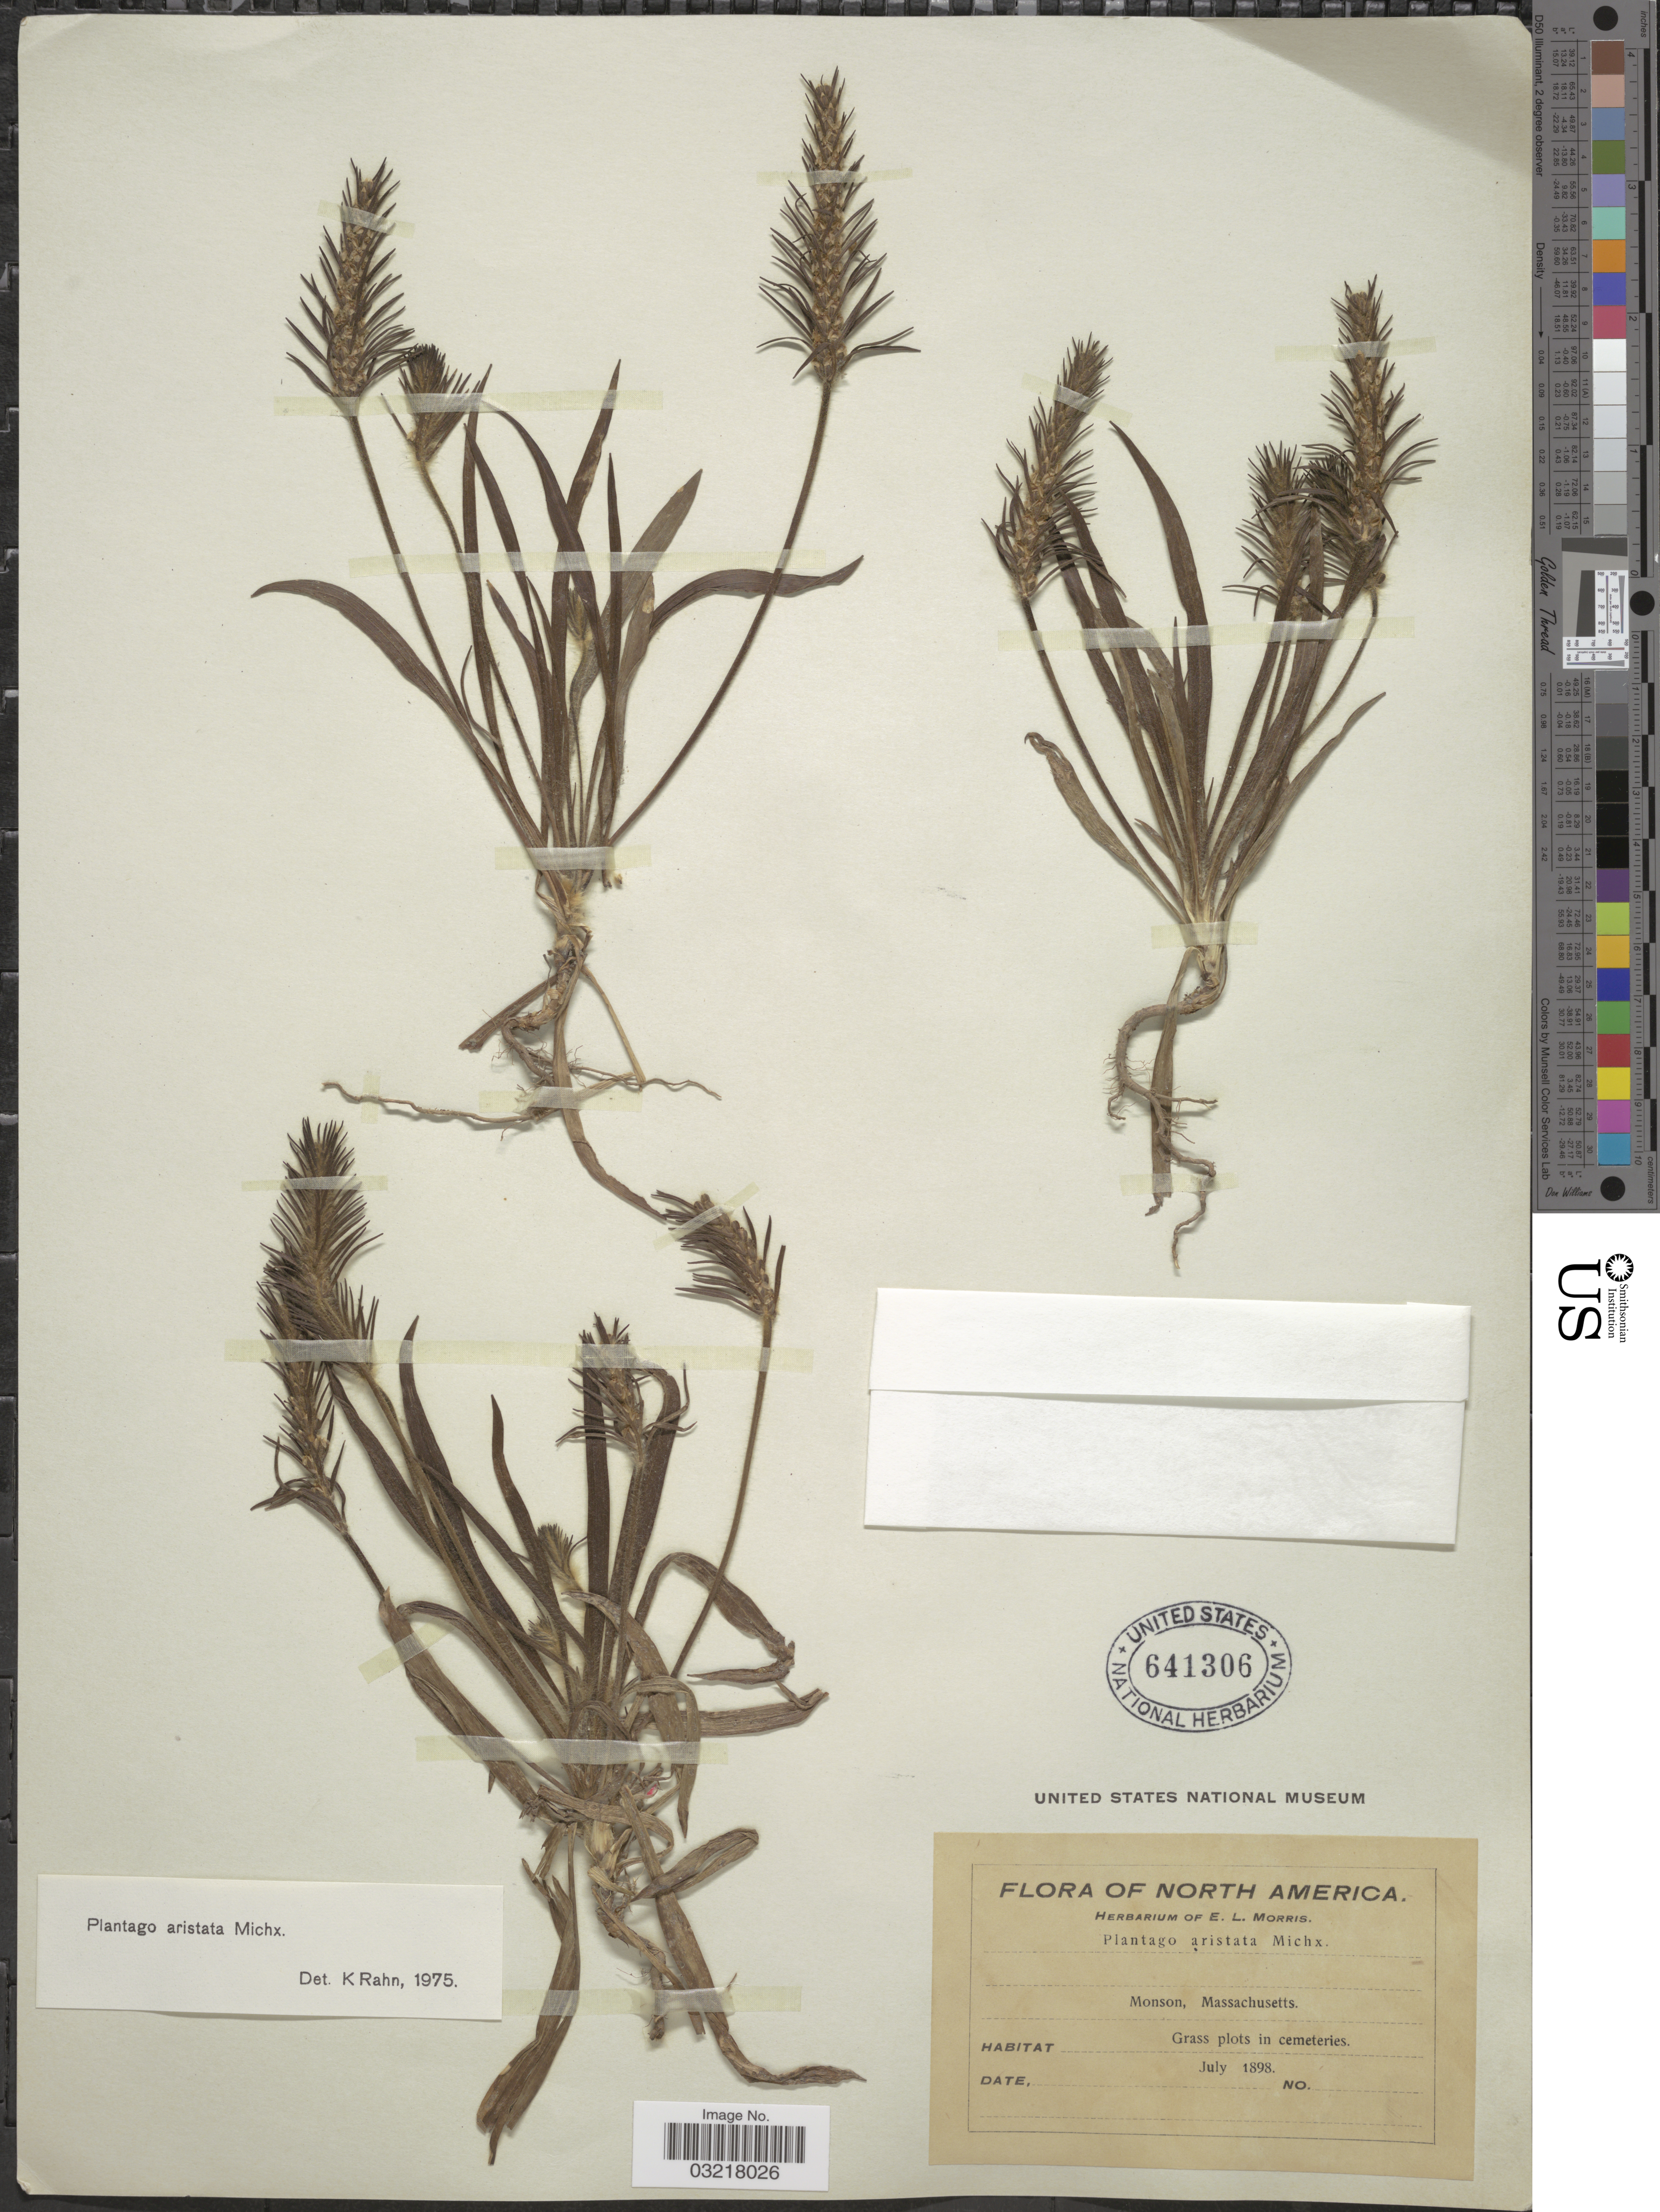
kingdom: Plantae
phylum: Tracheophyta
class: Magnoliopsida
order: Lamiales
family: Plantaginaceae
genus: Plantago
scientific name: Plantago aristata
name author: Michx.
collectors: ex herb. E.L. Morris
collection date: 1898-07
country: United States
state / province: Massachusetts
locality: Monson.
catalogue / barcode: US 641306